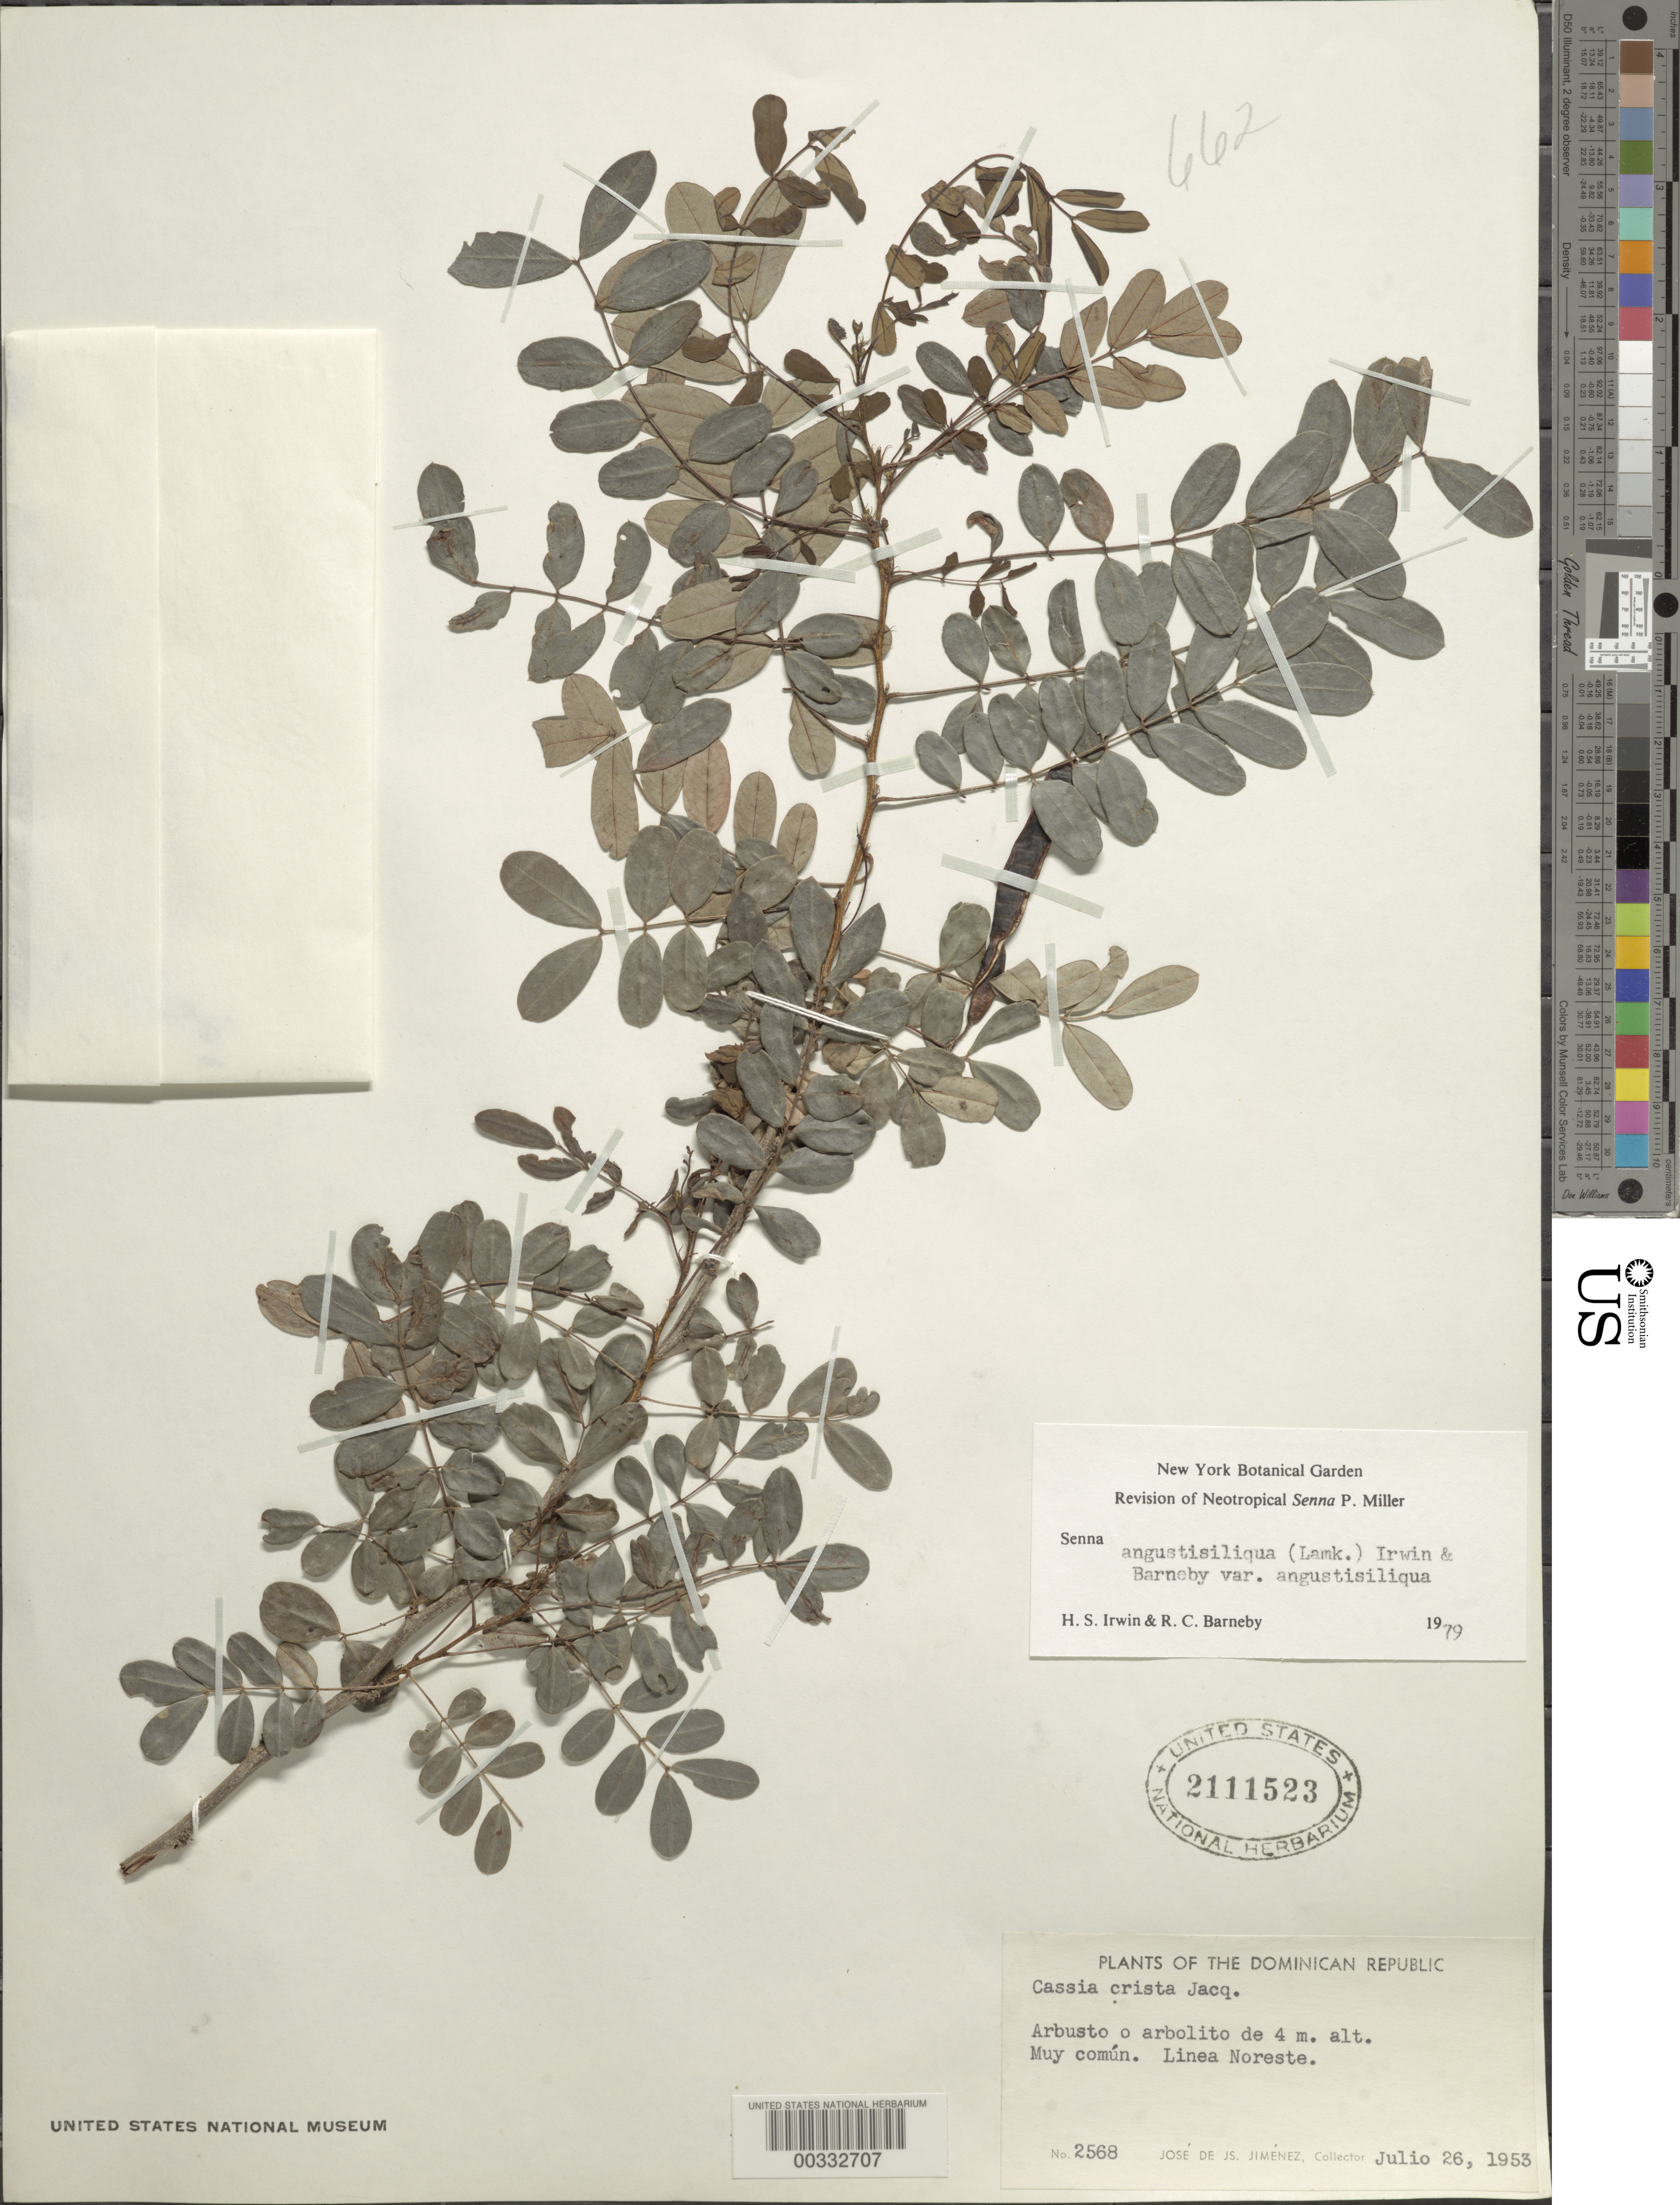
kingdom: Plantae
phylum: Tracheophyta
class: Magnoliopsida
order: Fabales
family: Fabaceae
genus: Senna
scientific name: Senna angustisiliqua var. angustisiliqua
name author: (Lam.) H.S. Irwin & Barneby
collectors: J. J. Jiménez Almonte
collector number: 2568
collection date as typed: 26 Jul 1953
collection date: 1953-07-26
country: Dominican Republic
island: Hispaniola Island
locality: Linea noreste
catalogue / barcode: US 2111523